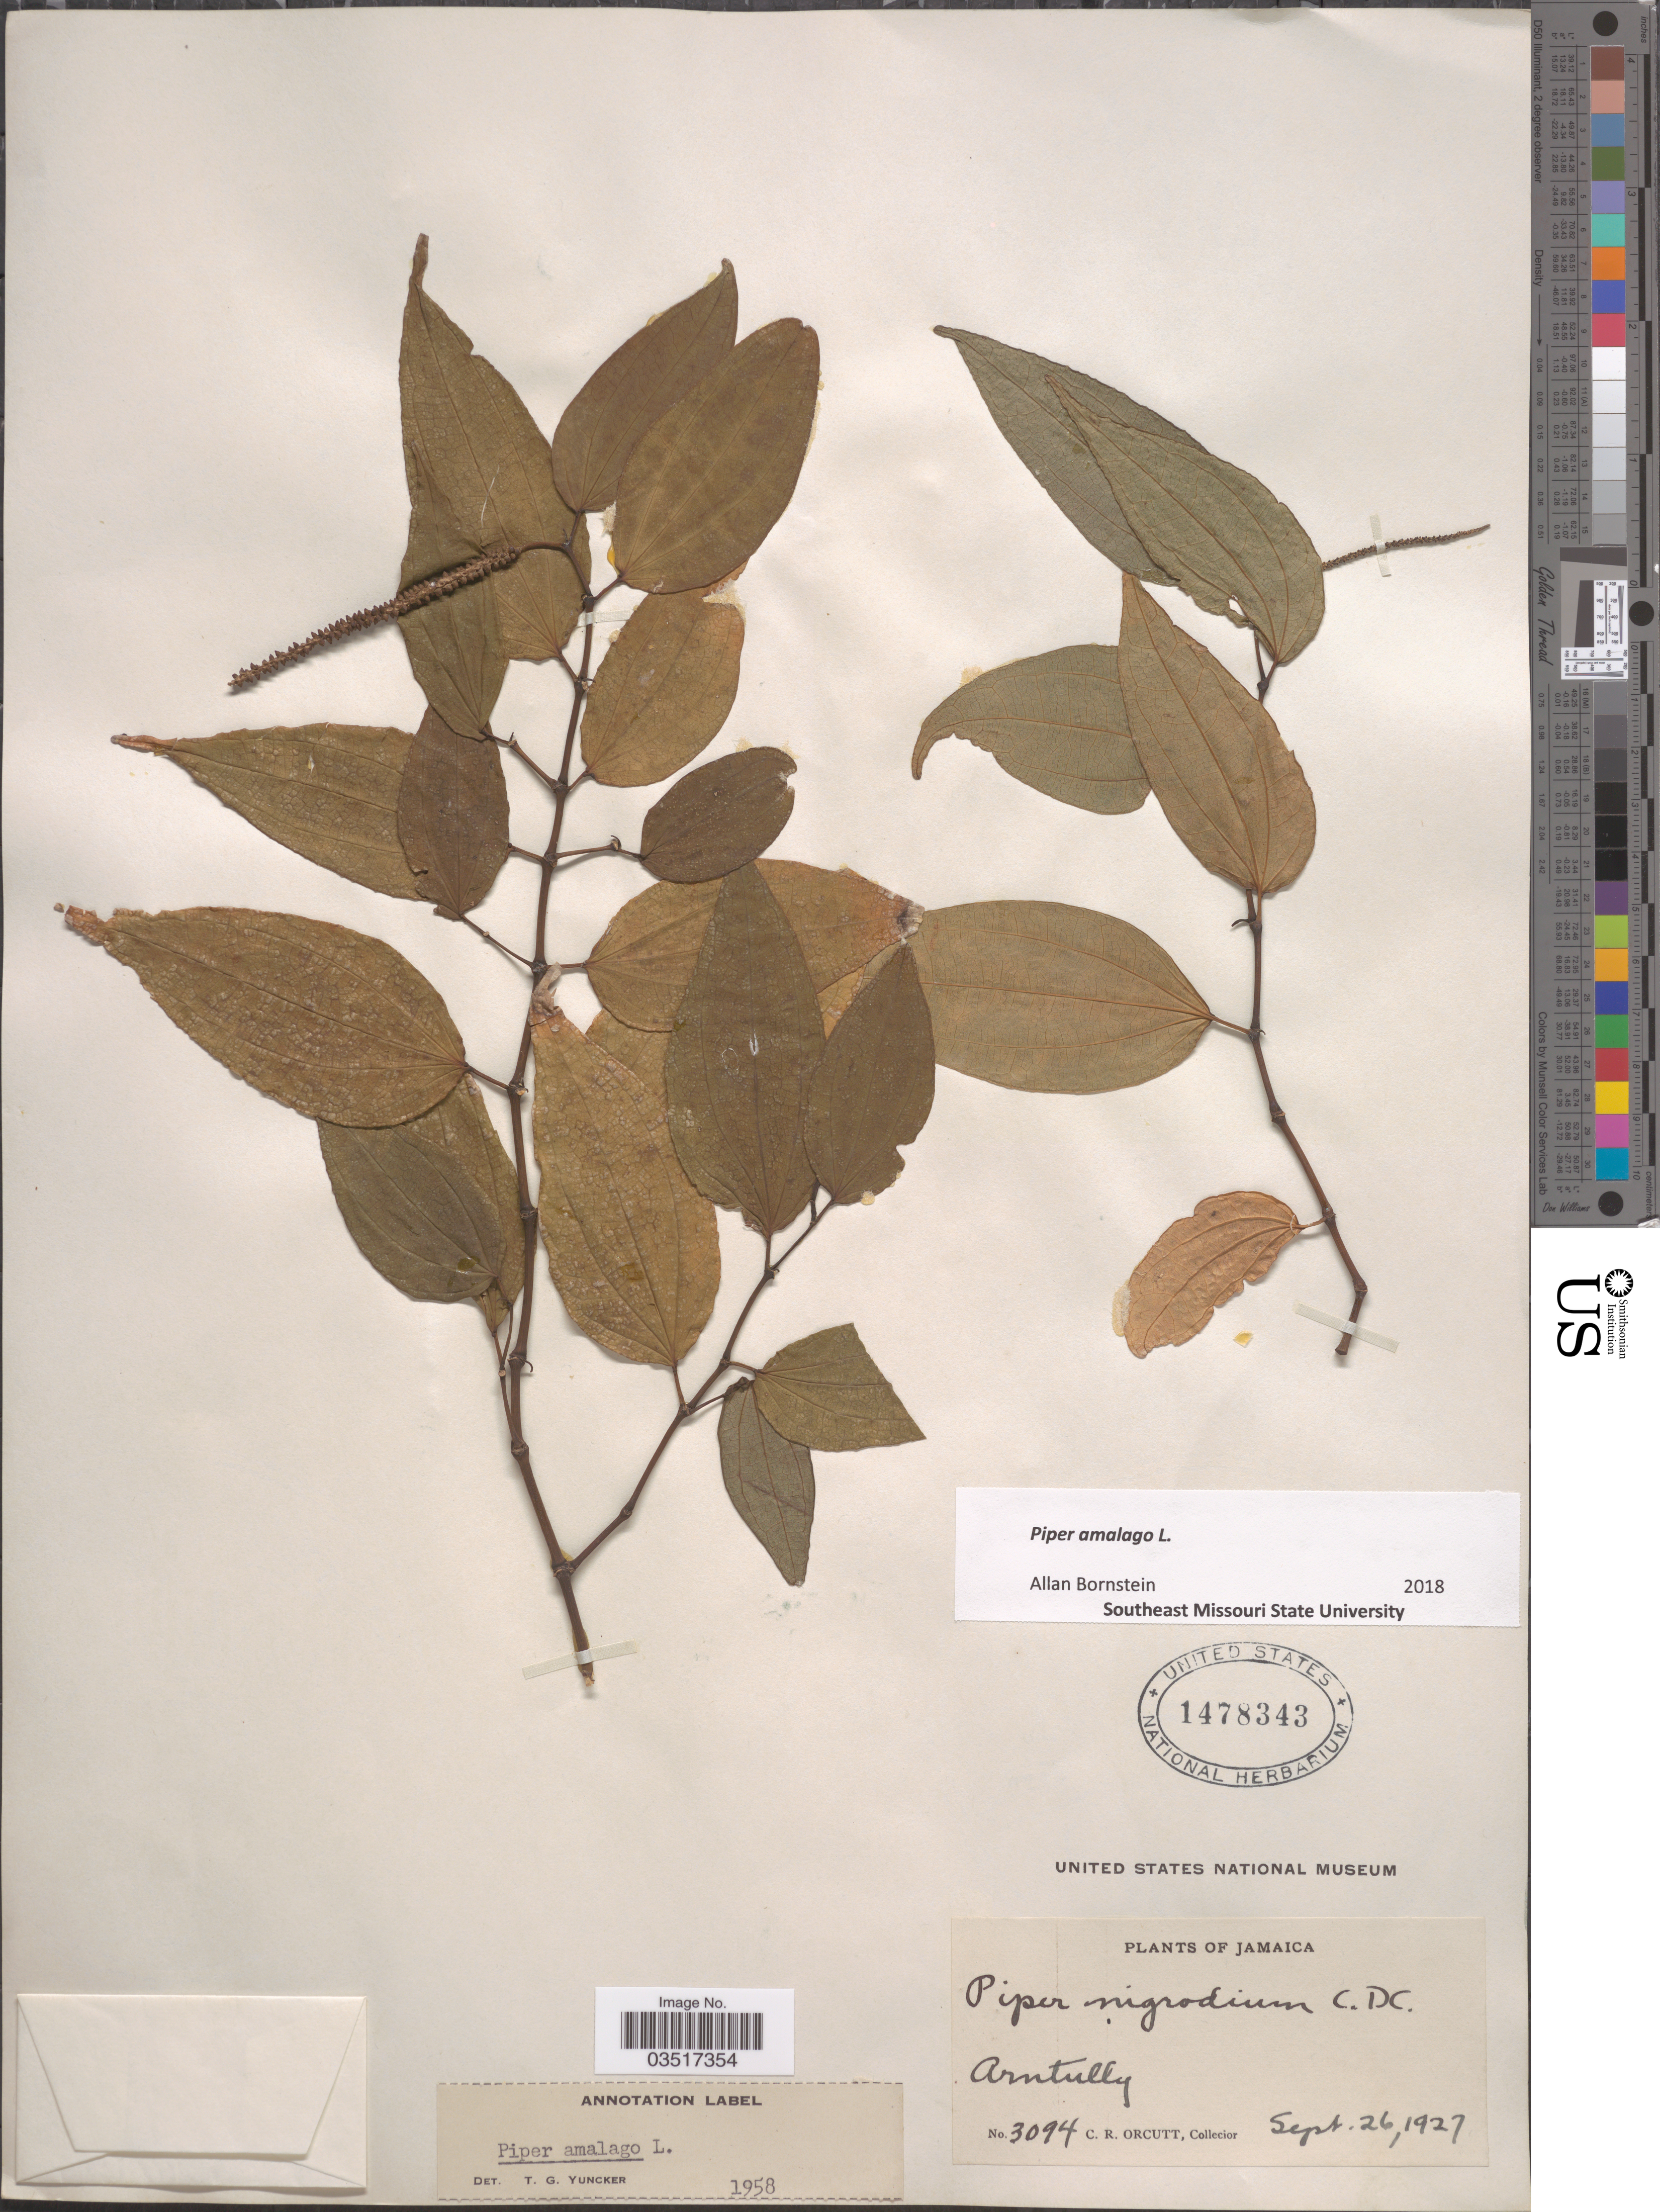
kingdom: Plantae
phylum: Tracheophyta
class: Magnoliopsida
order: Piperales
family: Piperaceae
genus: Piper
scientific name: Piper amalago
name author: L.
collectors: C. R. Orcutt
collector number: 3094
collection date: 1927-09-26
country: Jamaica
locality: Arntully.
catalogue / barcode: US 1478343